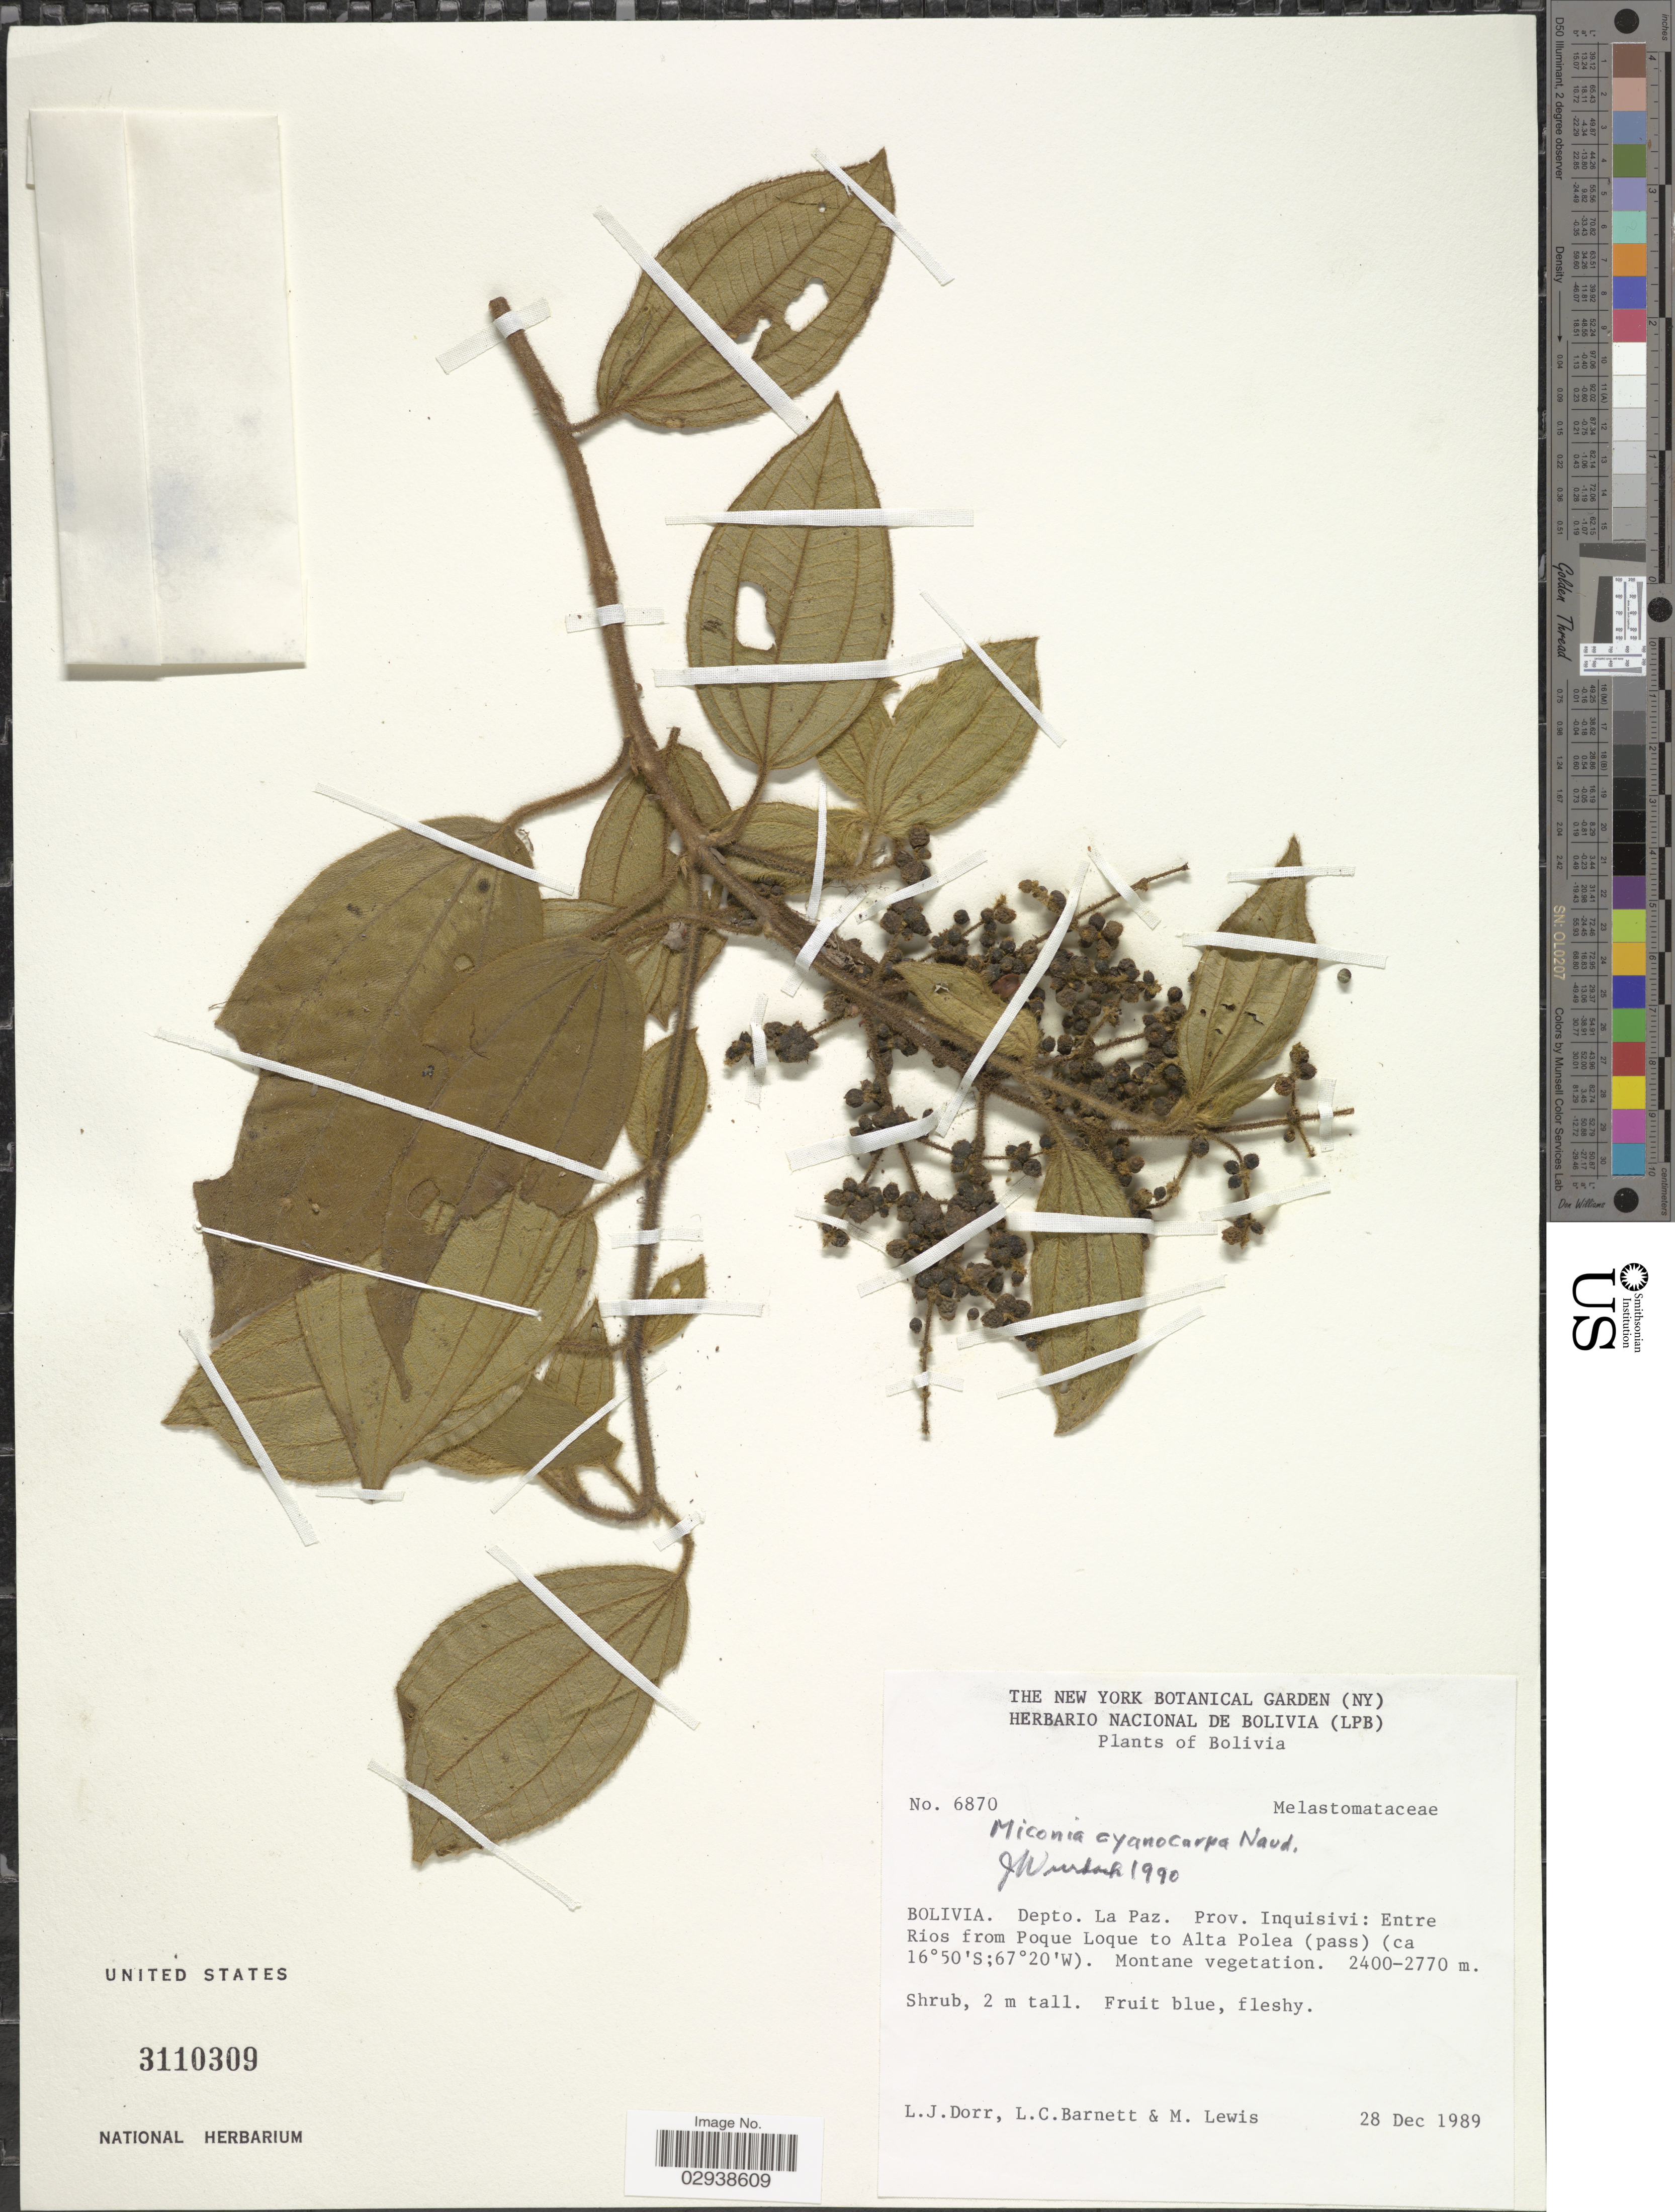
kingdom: Plantae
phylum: Tracheophyta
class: Magnoliopsida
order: Myrtales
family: Melastomataceae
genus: Miconia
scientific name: Miconia cyanocarpa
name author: Naudin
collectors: L. J. Dorr, L. C. Barnett & M. Lewis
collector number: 6870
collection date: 1989-12-28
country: Bolivia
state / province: La Paz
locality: Depto. La Paz, Prov. Inquisivi: Entre Rios from Poque Loque to Alta Polea (pass).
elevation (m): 2400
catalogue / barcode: US 3110309